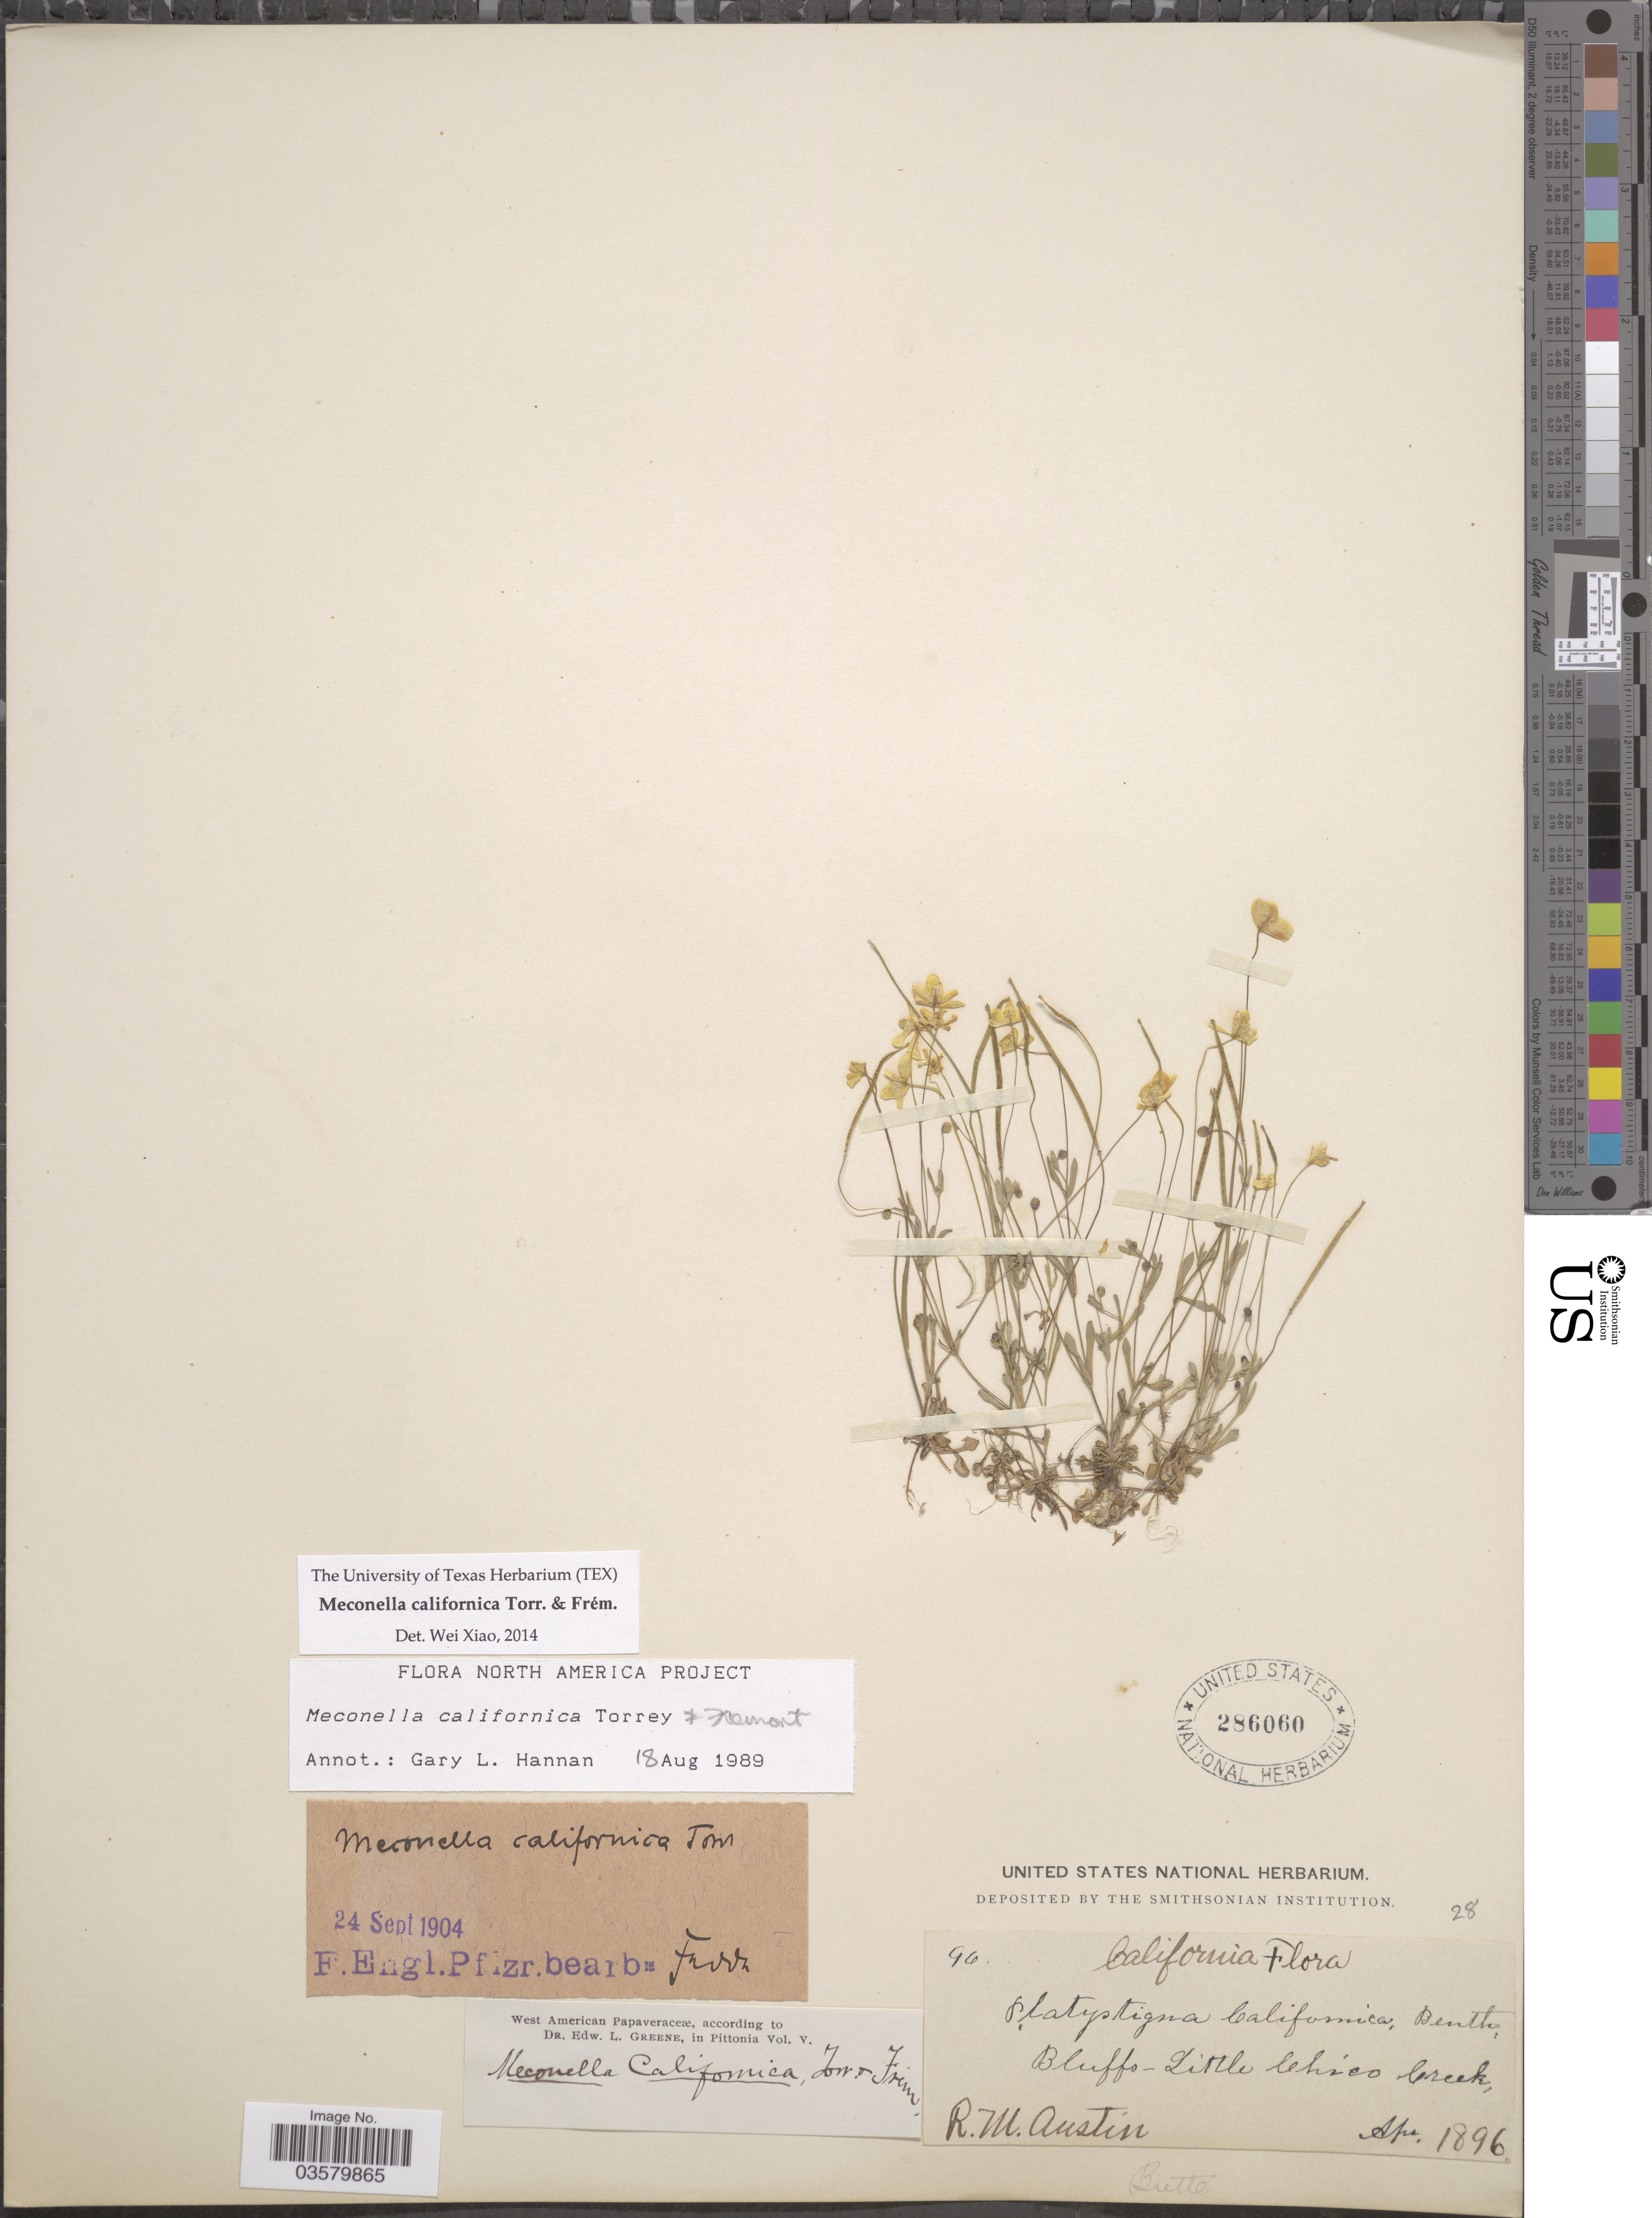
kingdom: Plantae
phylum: Tracheophyta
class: Magnoliopsida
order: Ranunculales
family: Papaveraceae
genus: Meconella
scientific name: Meconella californica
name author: Torr. & Frém.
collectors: R. Austin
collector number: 96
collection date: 1896-04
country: United States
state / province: California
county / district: Butte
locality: Bluffs - Little Chico Creek. Butte.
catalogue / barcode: US 286060